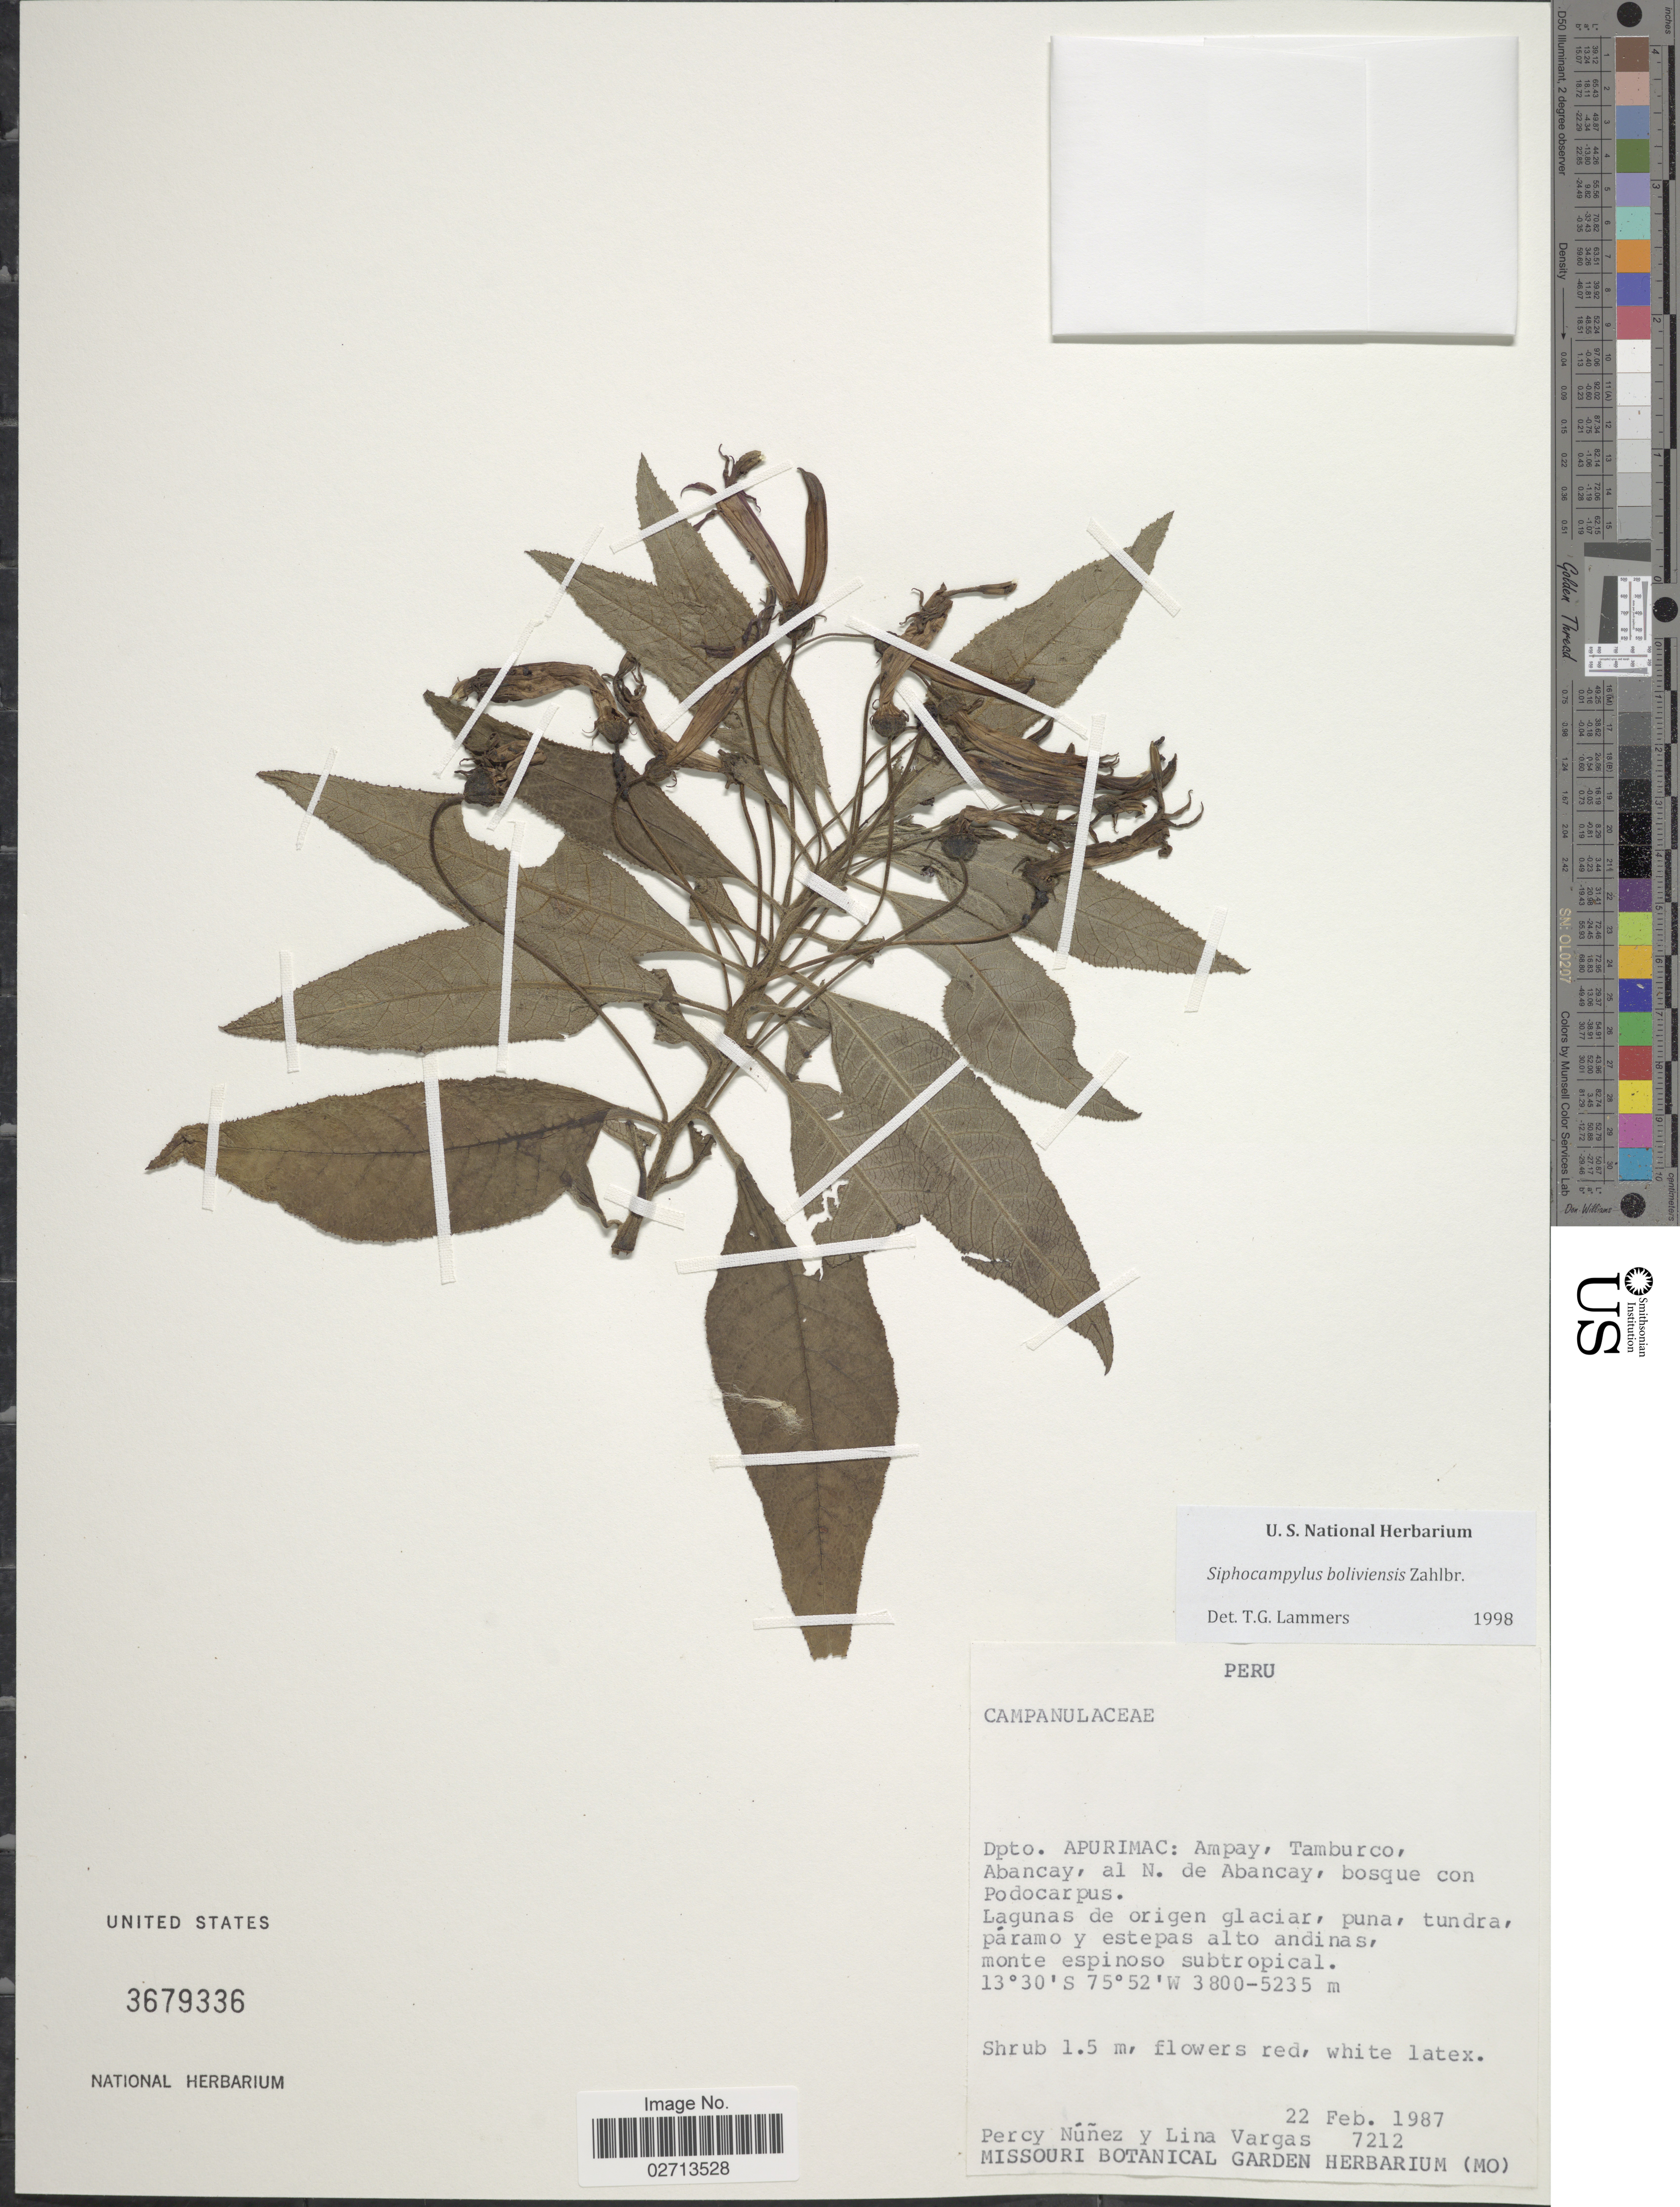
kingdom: Plantae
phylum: Tracheophyta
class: Magnoliopsida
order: Asterales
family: Campanulaceae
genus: Siphocampylus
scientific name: Siphocampylus boliviensis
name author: Zahlbr.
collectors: P. Nuñez V. & L. Vargas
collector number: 7212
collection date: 1987-02-22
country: Peru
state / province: Apurímac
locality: Ampay, Tamburco, Abancay, al N. de Abancay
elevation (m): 3800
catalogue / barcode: US 3679336